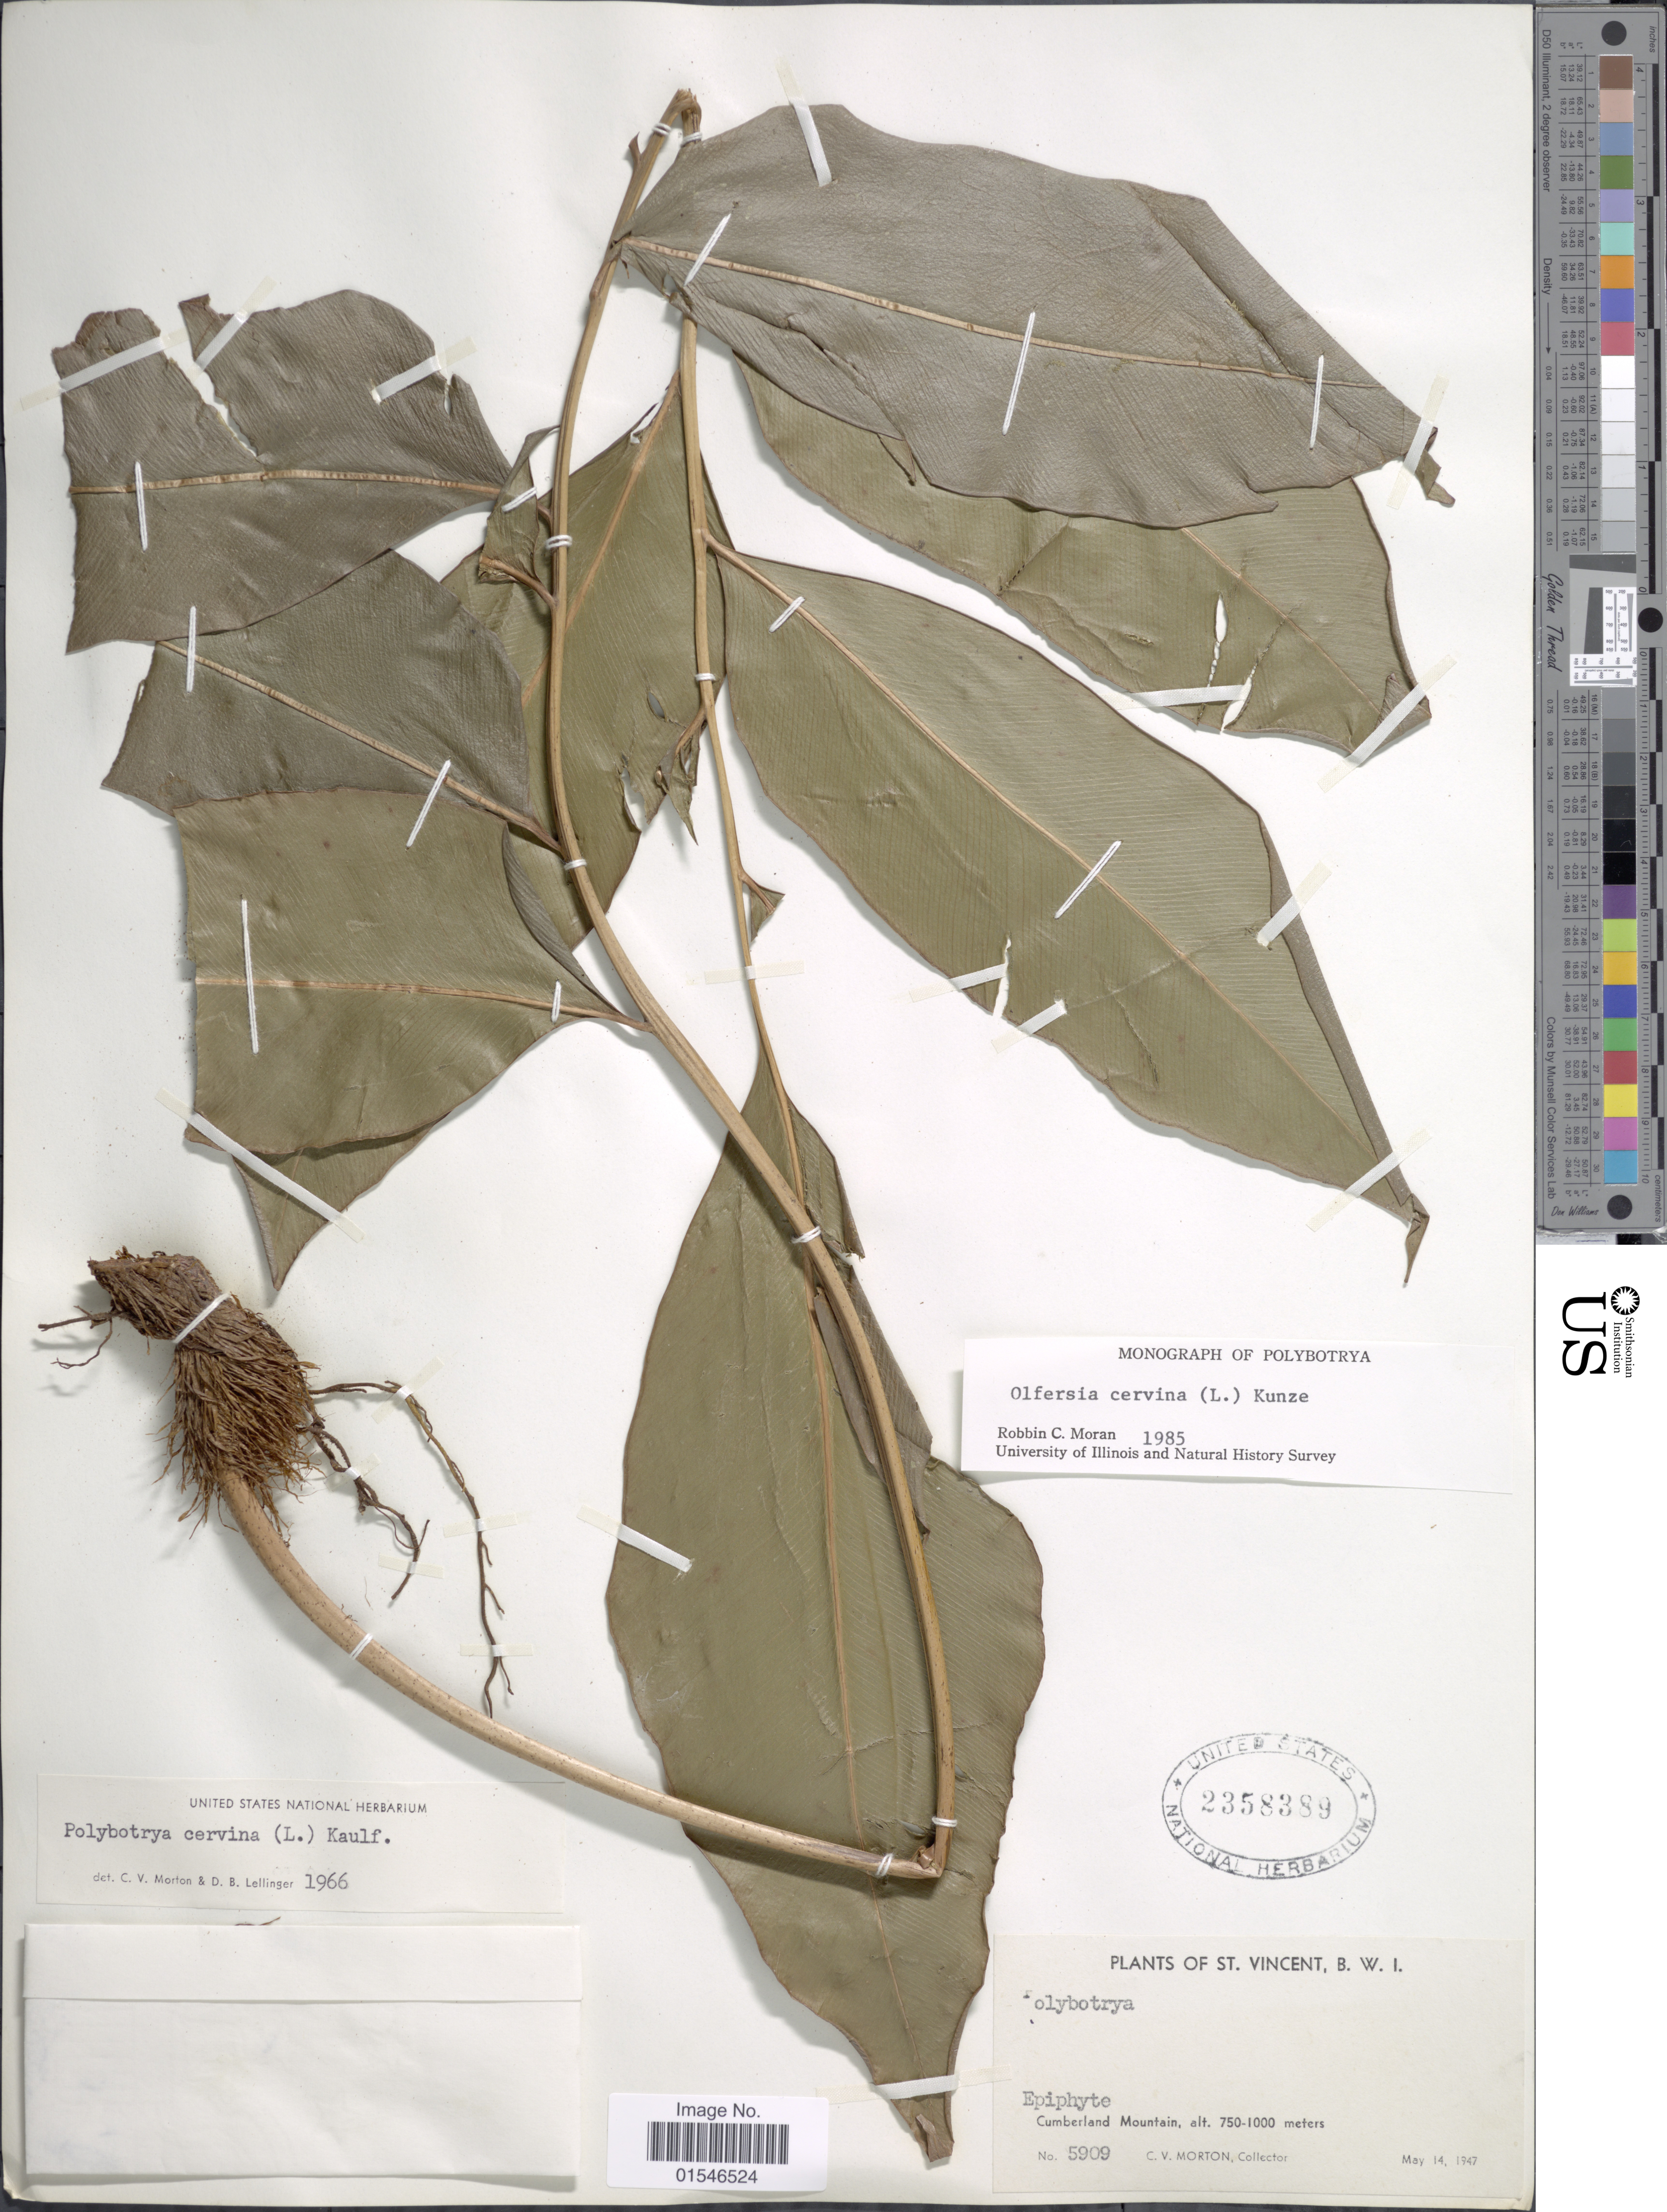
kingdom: Plantae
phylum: Tracheophyta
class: Polypodiopsida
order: Polypodiales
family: Dryopteridaceae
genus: Olfersia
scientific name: Olfersia cervina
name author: (L.) Kunze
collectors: C. V. Morton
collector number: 5909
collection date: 1947-05-14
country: St. Vincent - Grenadines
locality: B. W. I. Cumberland Mountain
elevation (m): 750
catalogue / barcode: US 2358389